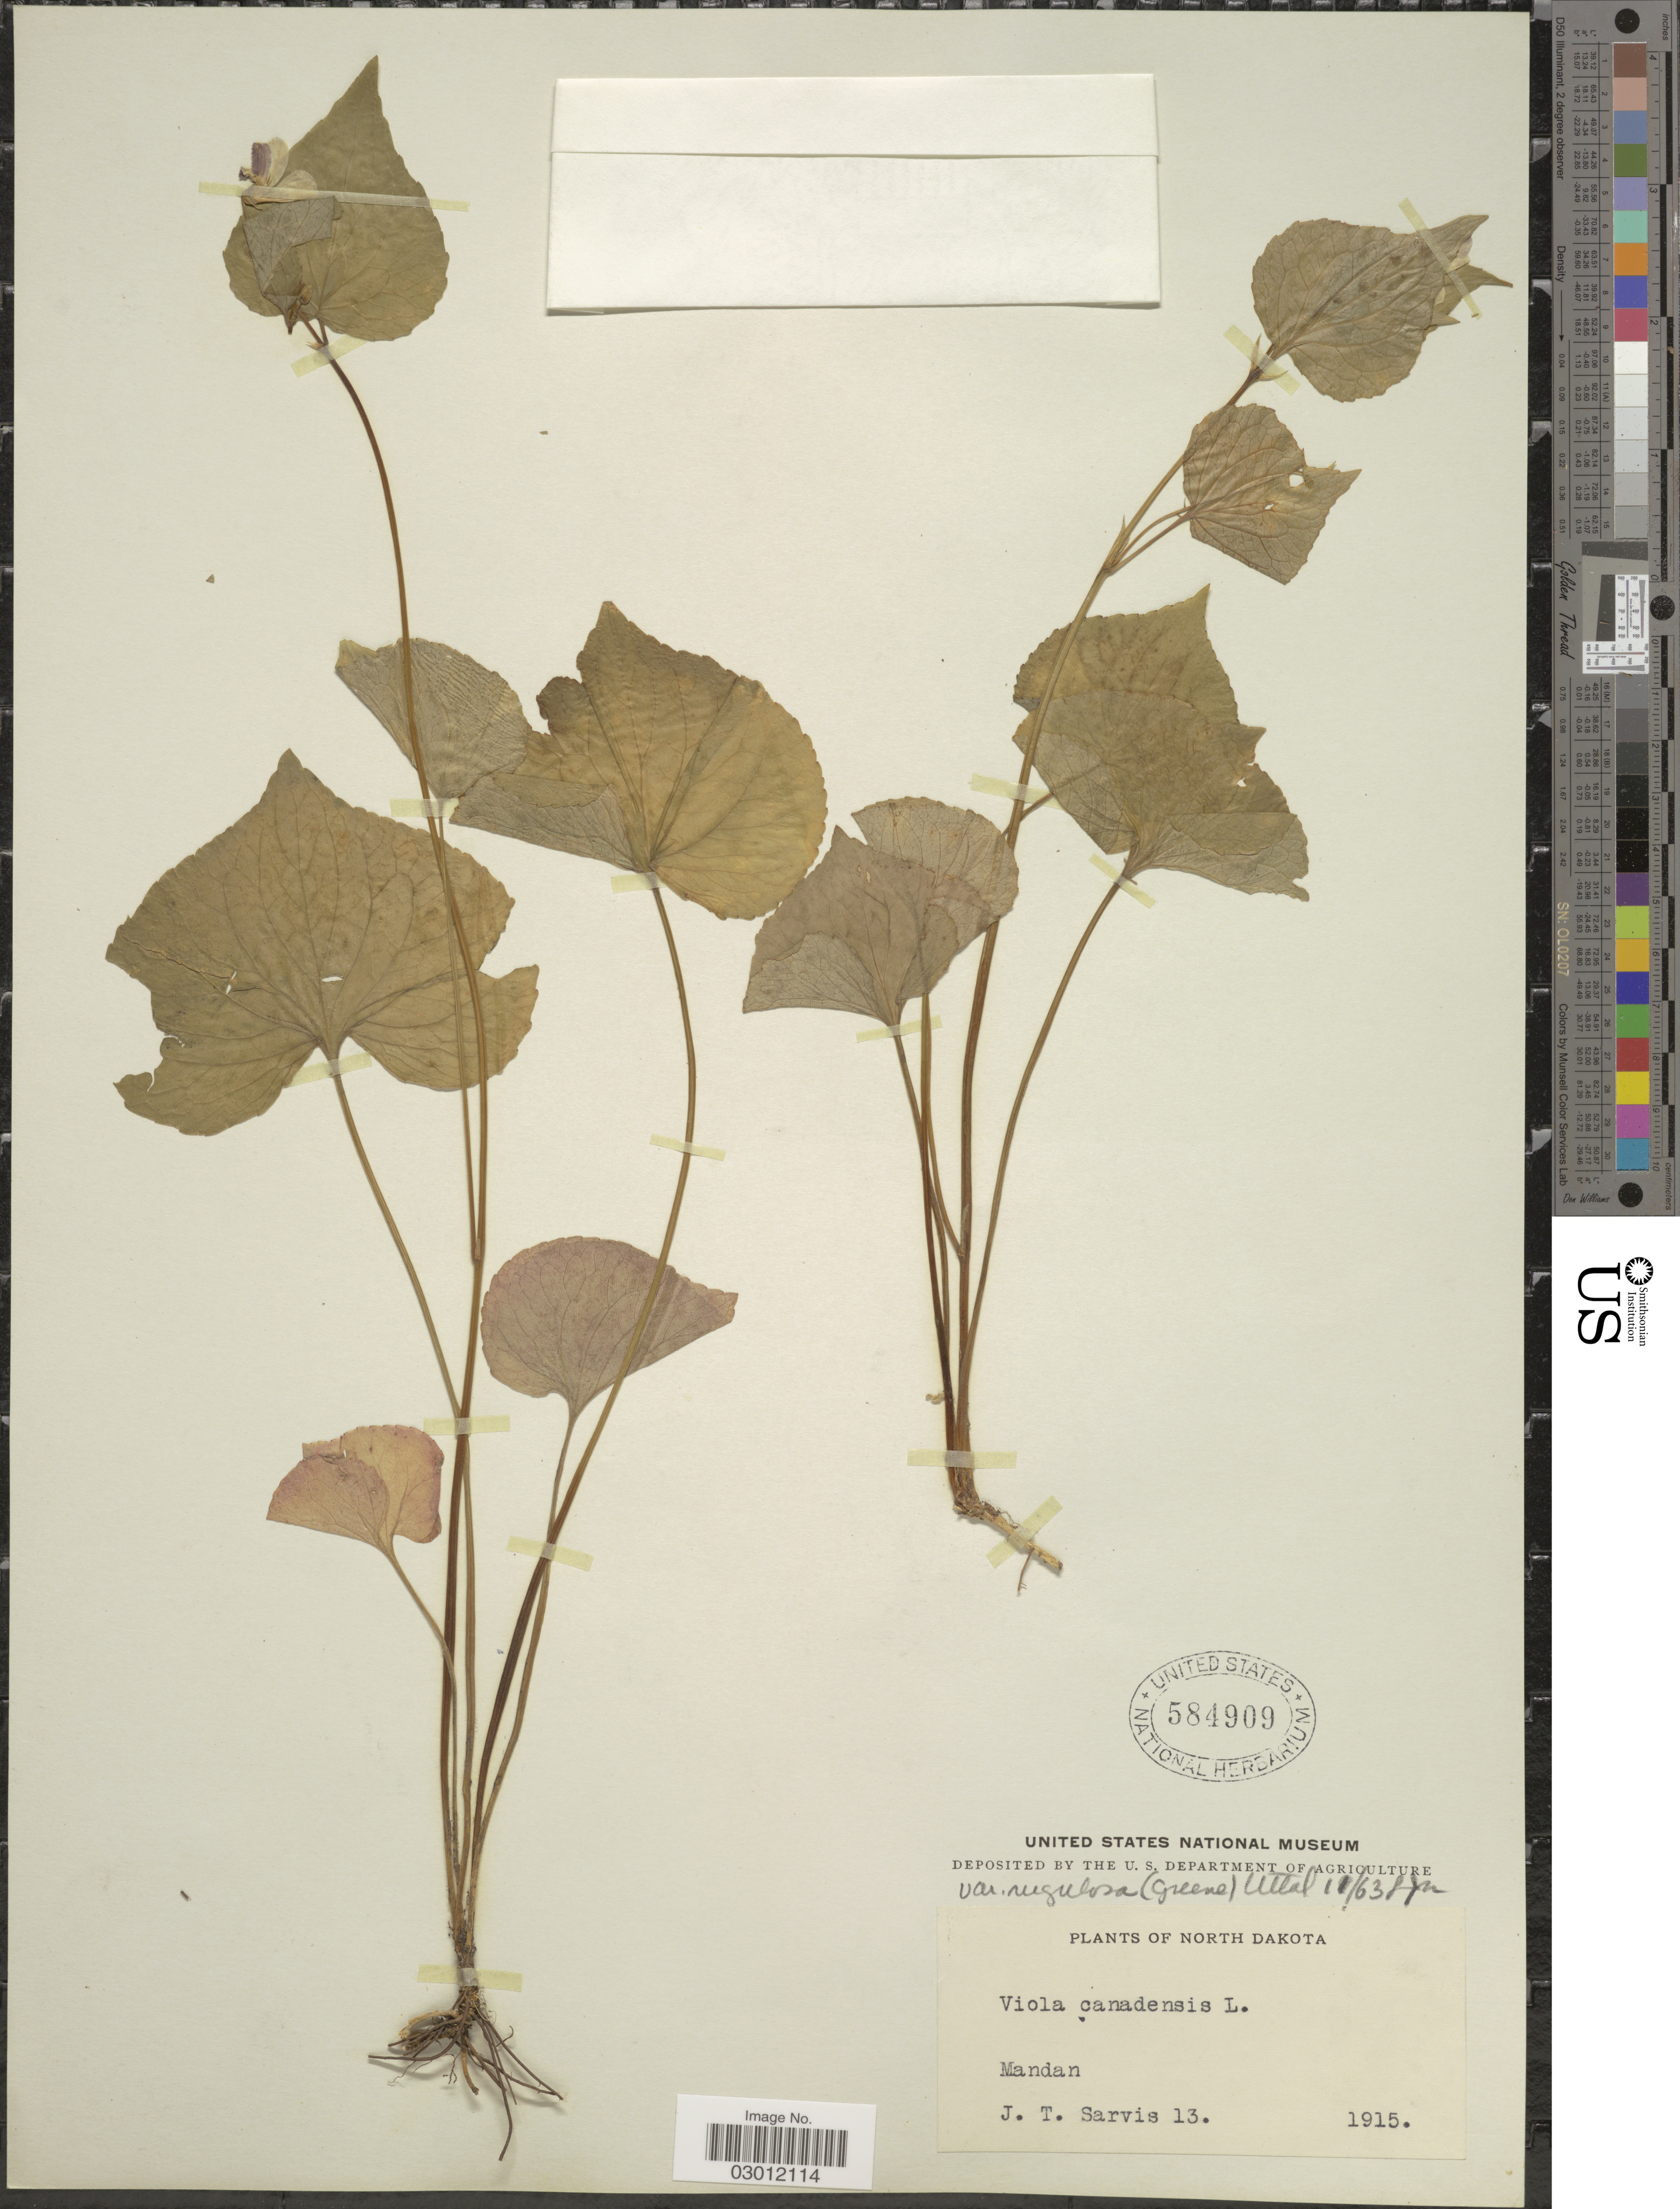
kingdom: Plantae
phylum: Tracheophyta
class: Magnoliopsida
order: Malpighiales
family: Violaceae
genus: Viola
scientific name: Viola canadensis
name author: L.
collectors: J. Sarvis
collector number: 13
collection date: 1915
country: United States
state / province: North Dakota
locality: Mandan.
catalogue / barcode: US 584909